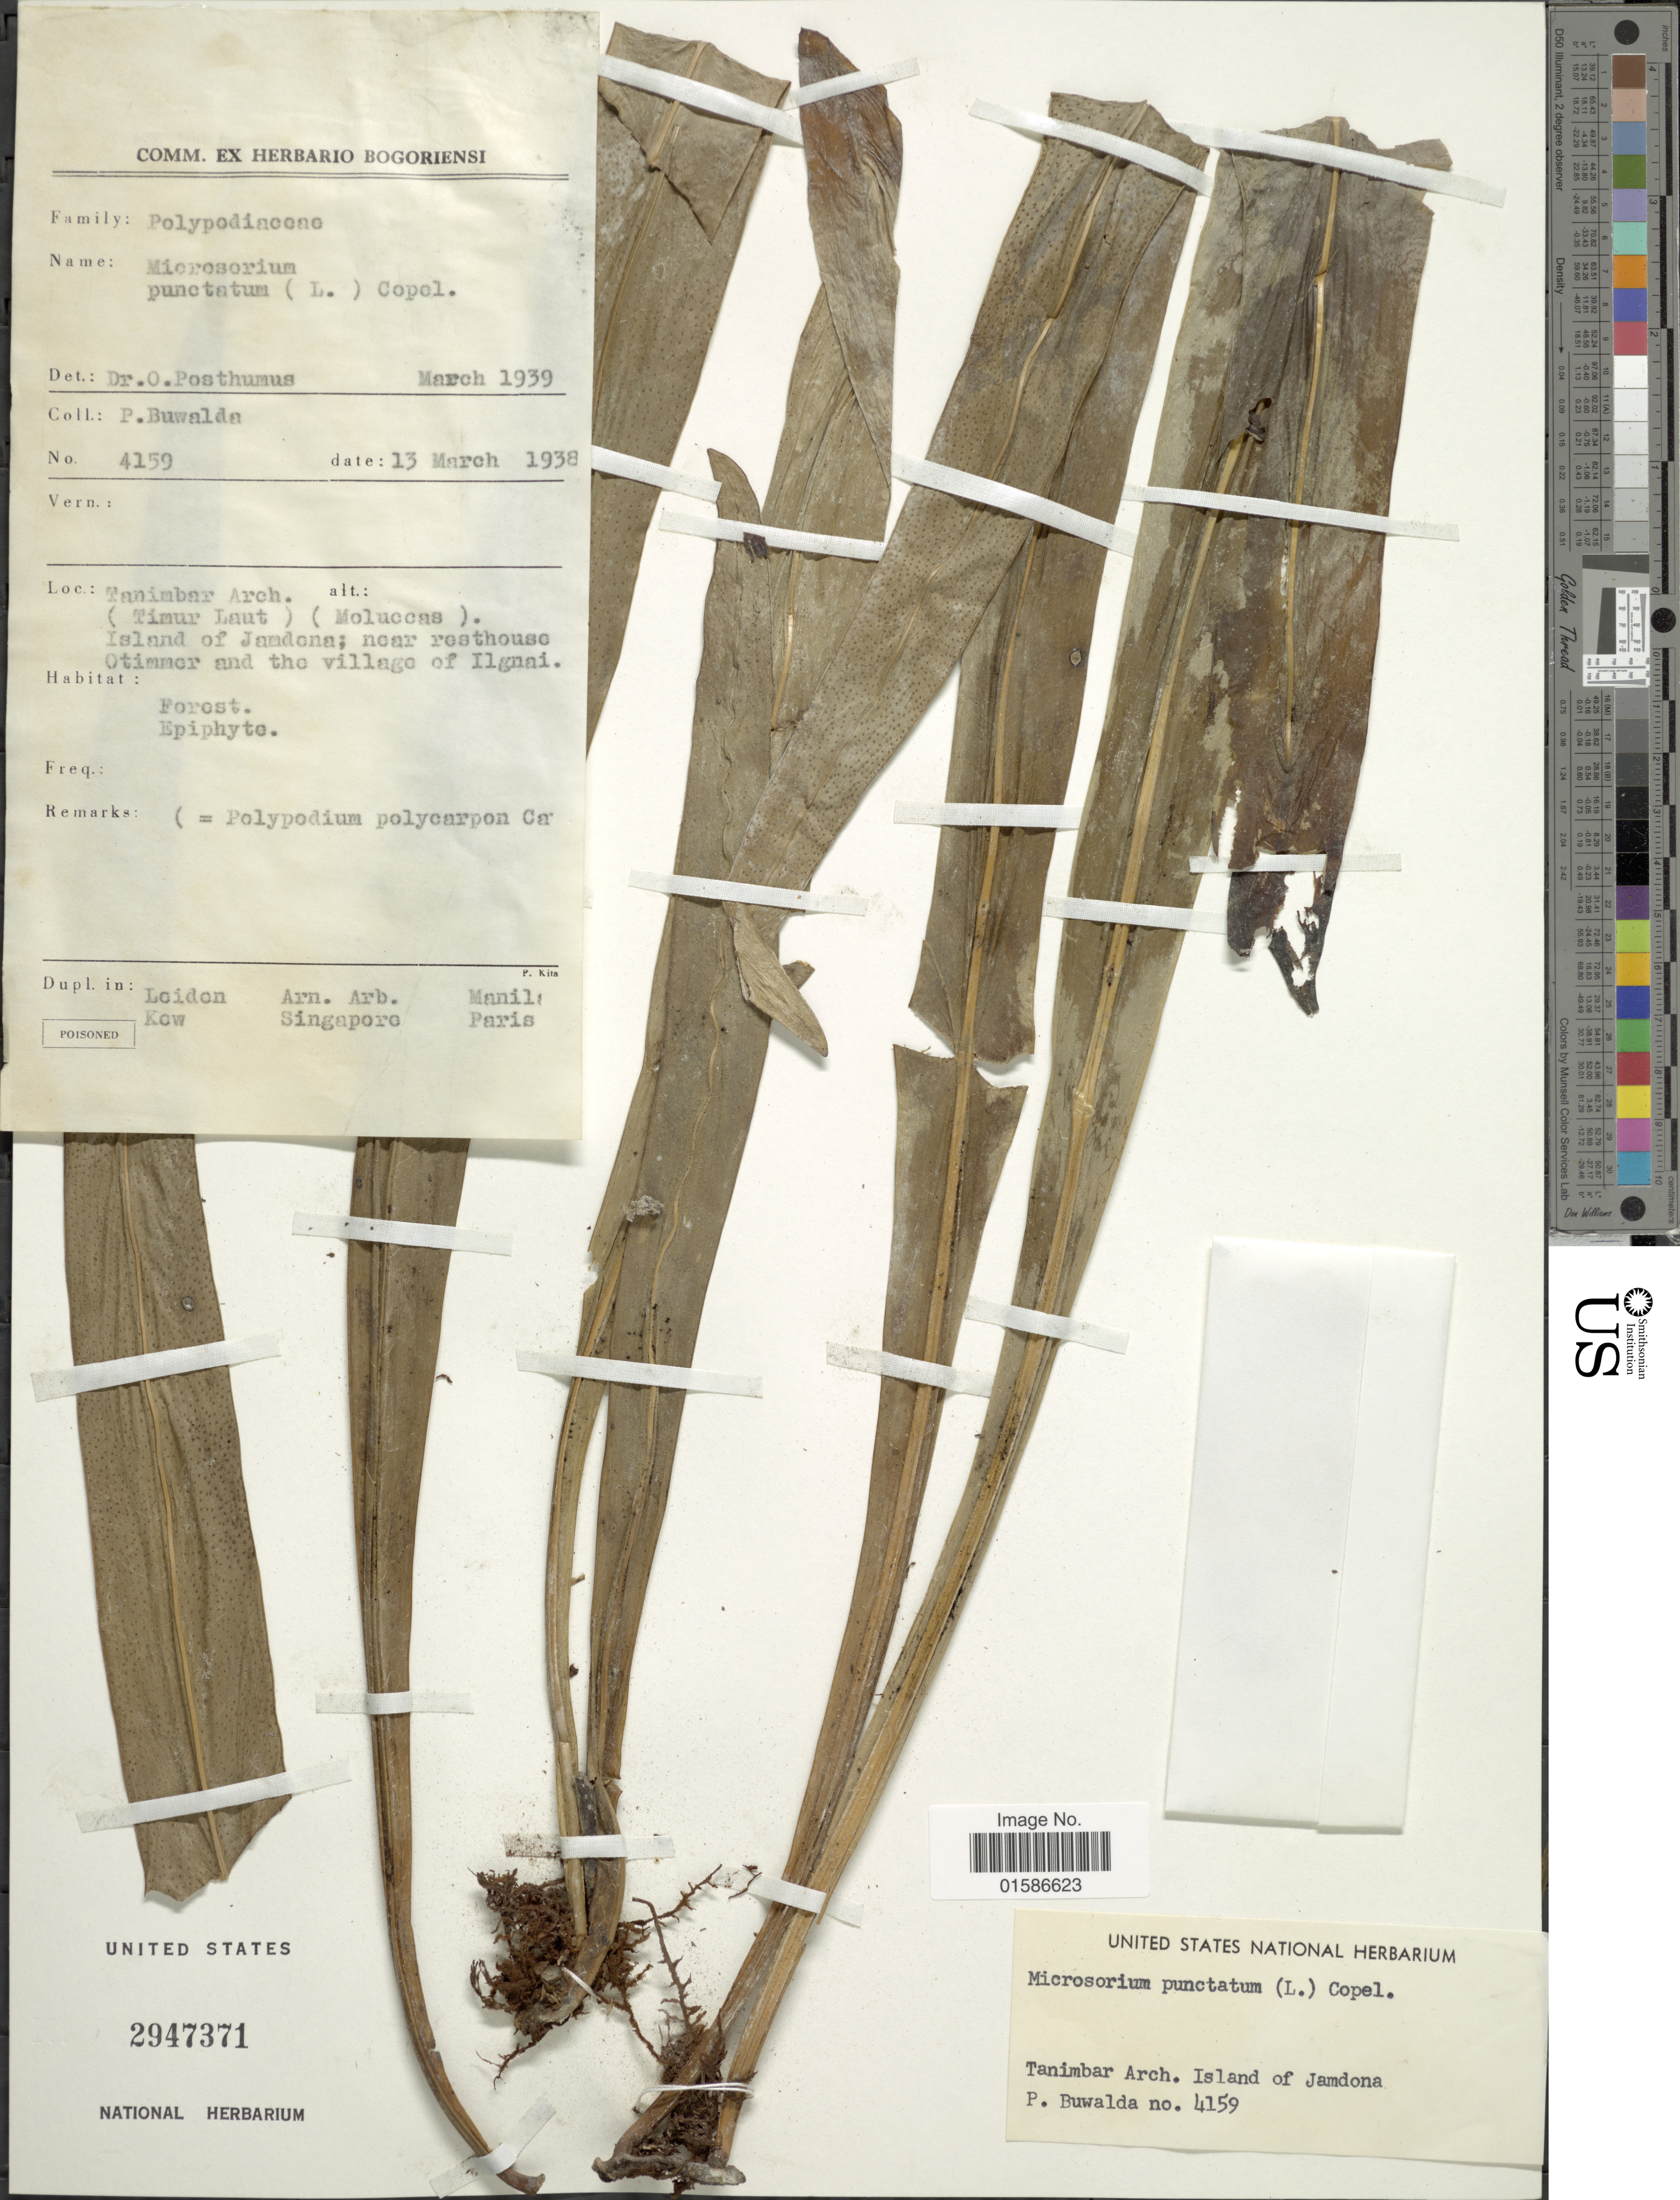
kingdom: Plantae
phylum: Tracheophyta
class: Polypodiopsida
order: Polypodiales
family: Polypodiaceae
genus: Microsorum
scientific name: Microsorum punctatum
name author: (L.) Copel.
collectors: P. Buwalda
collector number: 4159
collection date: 1938-03-13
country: Indonesia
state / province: Maluku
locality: Tanimbar Arch. (Timur Laut) (Moluccas). Island of Jamdena: near resthouse Otimmer and the village of Ilgnai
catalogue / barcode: US 2947371